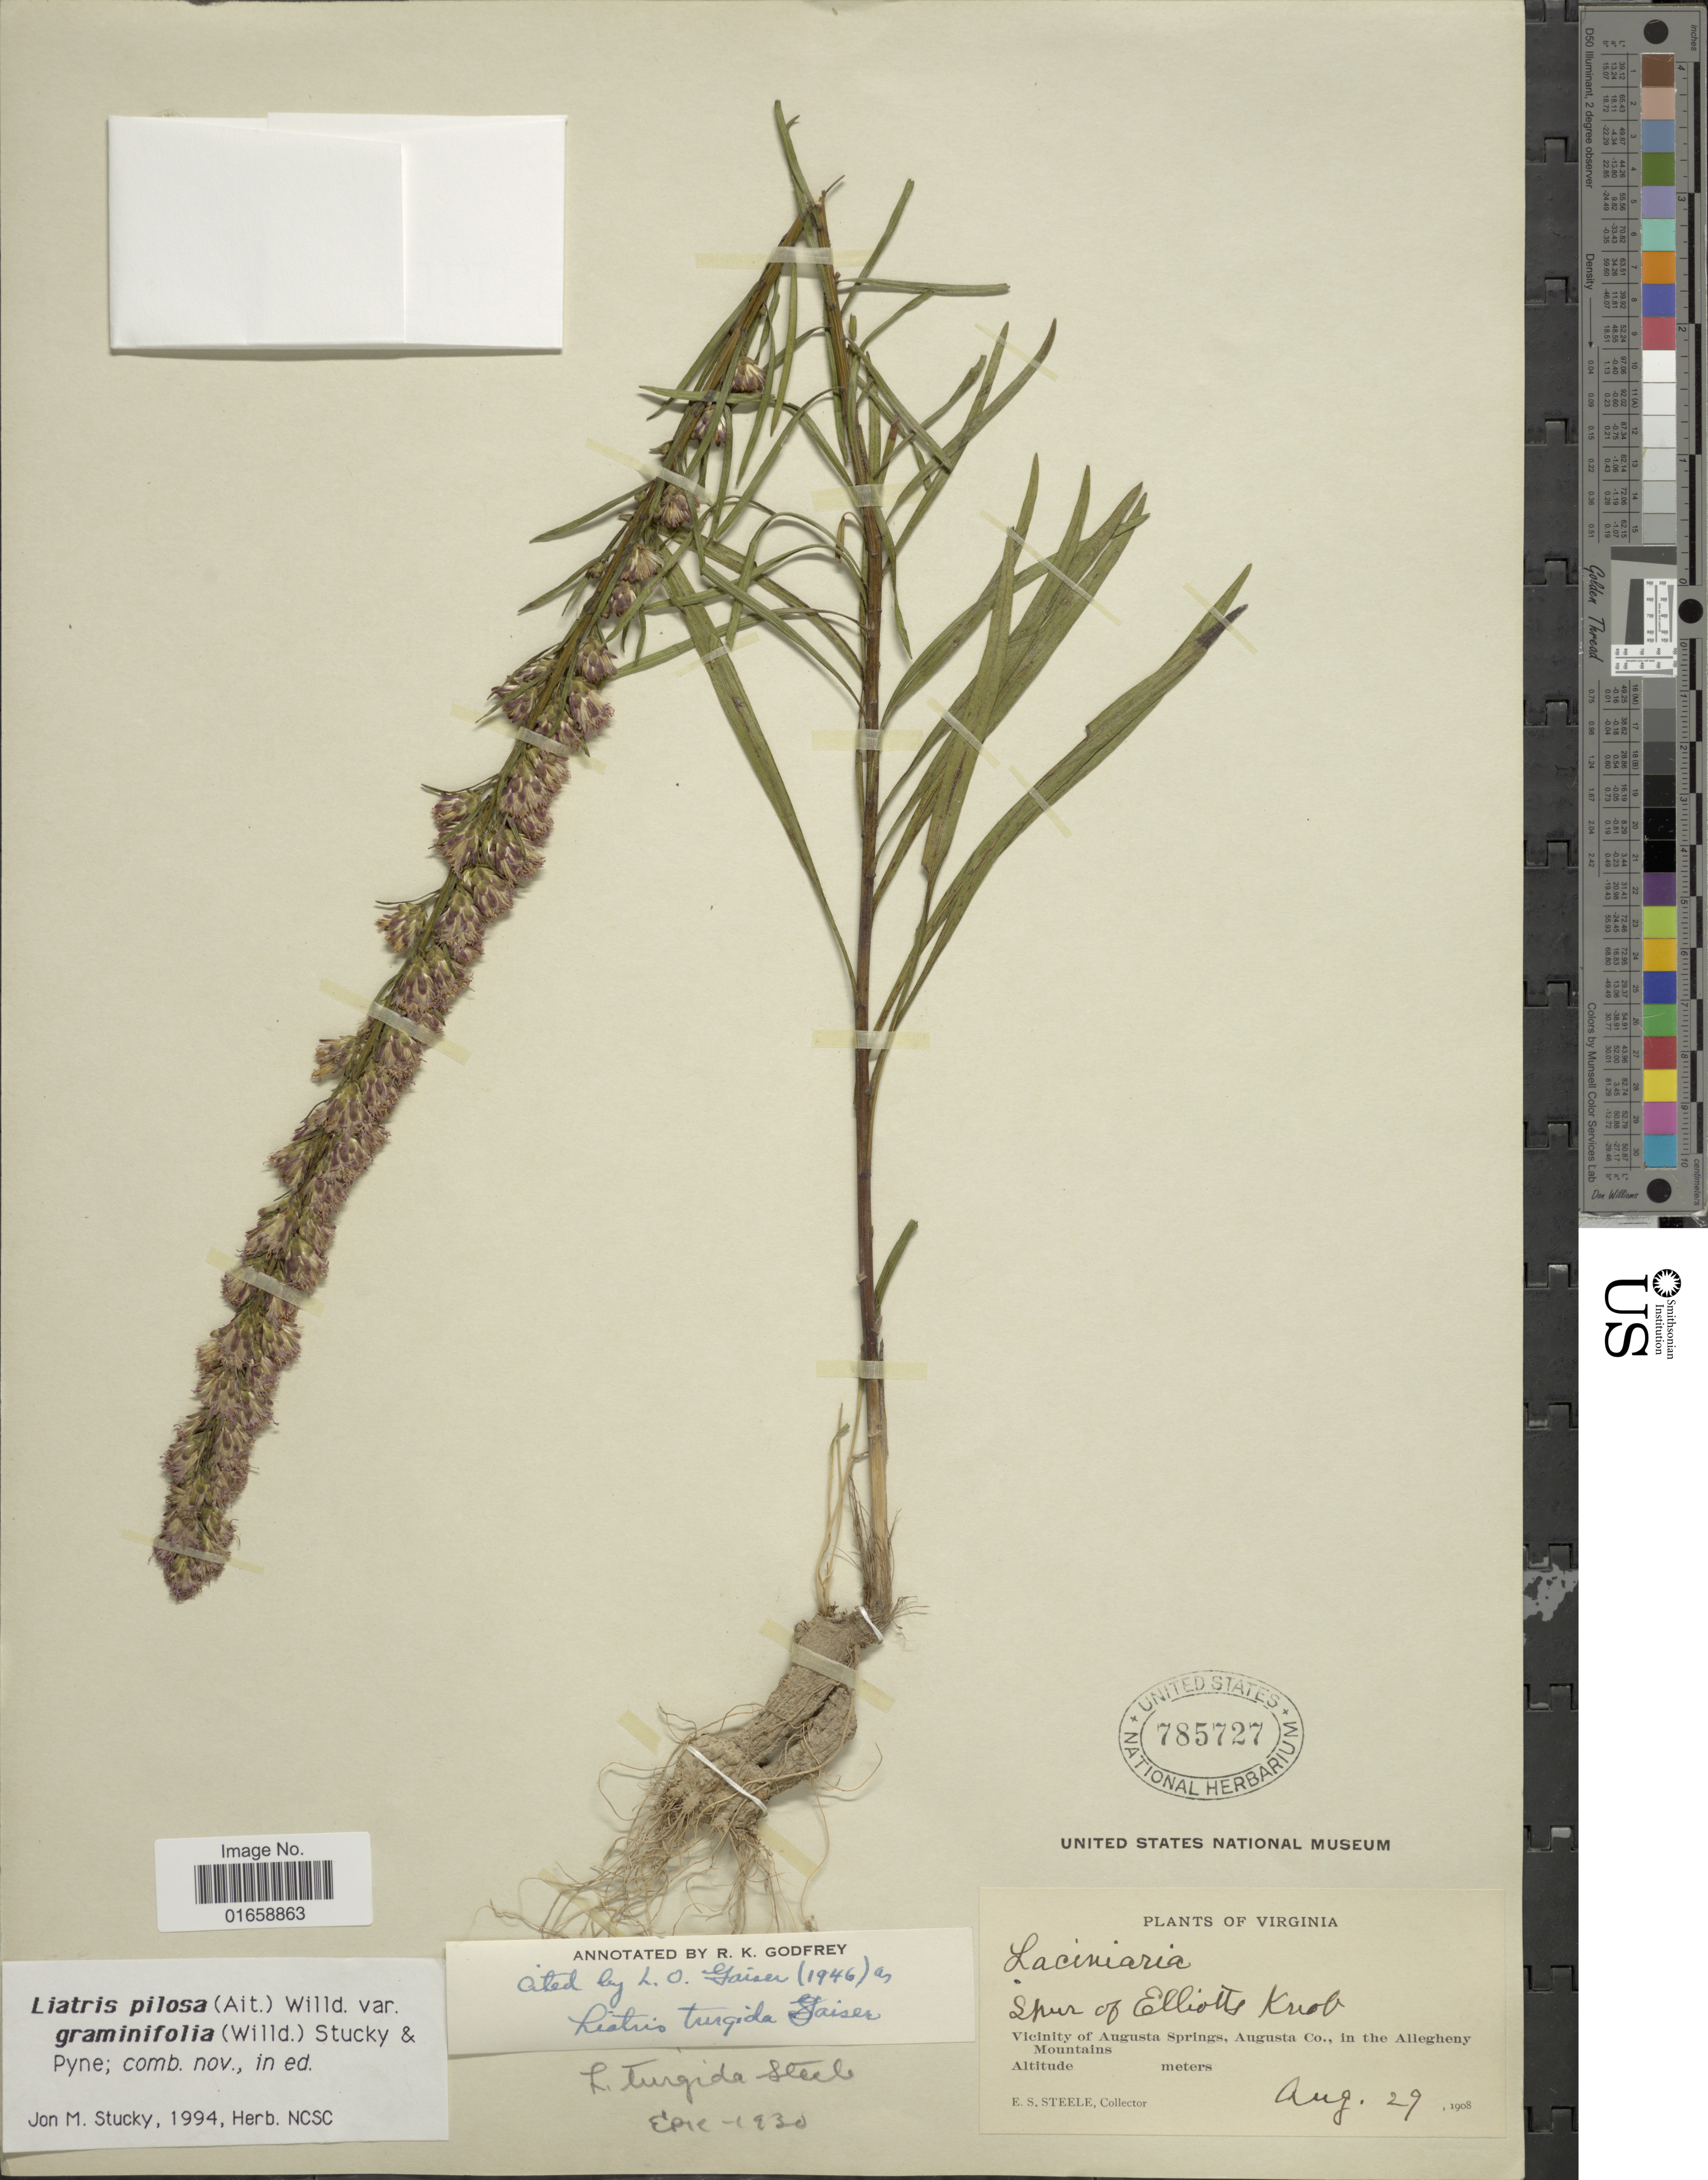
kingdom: Plantae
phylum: Tracheophyta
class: Magnoliopsida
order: Asterales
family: Asteraceae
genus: Liatris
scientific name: Liatris pilosa var. graminifolia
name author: Willd.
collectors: E. Steele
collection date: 1908-08-29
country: United States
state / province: Virginia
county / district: Augusta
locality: Vicinity of Augusta Springs, Augusta Co., in the Allegheny Mountains, Spur of Elliotts knob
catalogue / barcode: US 785727